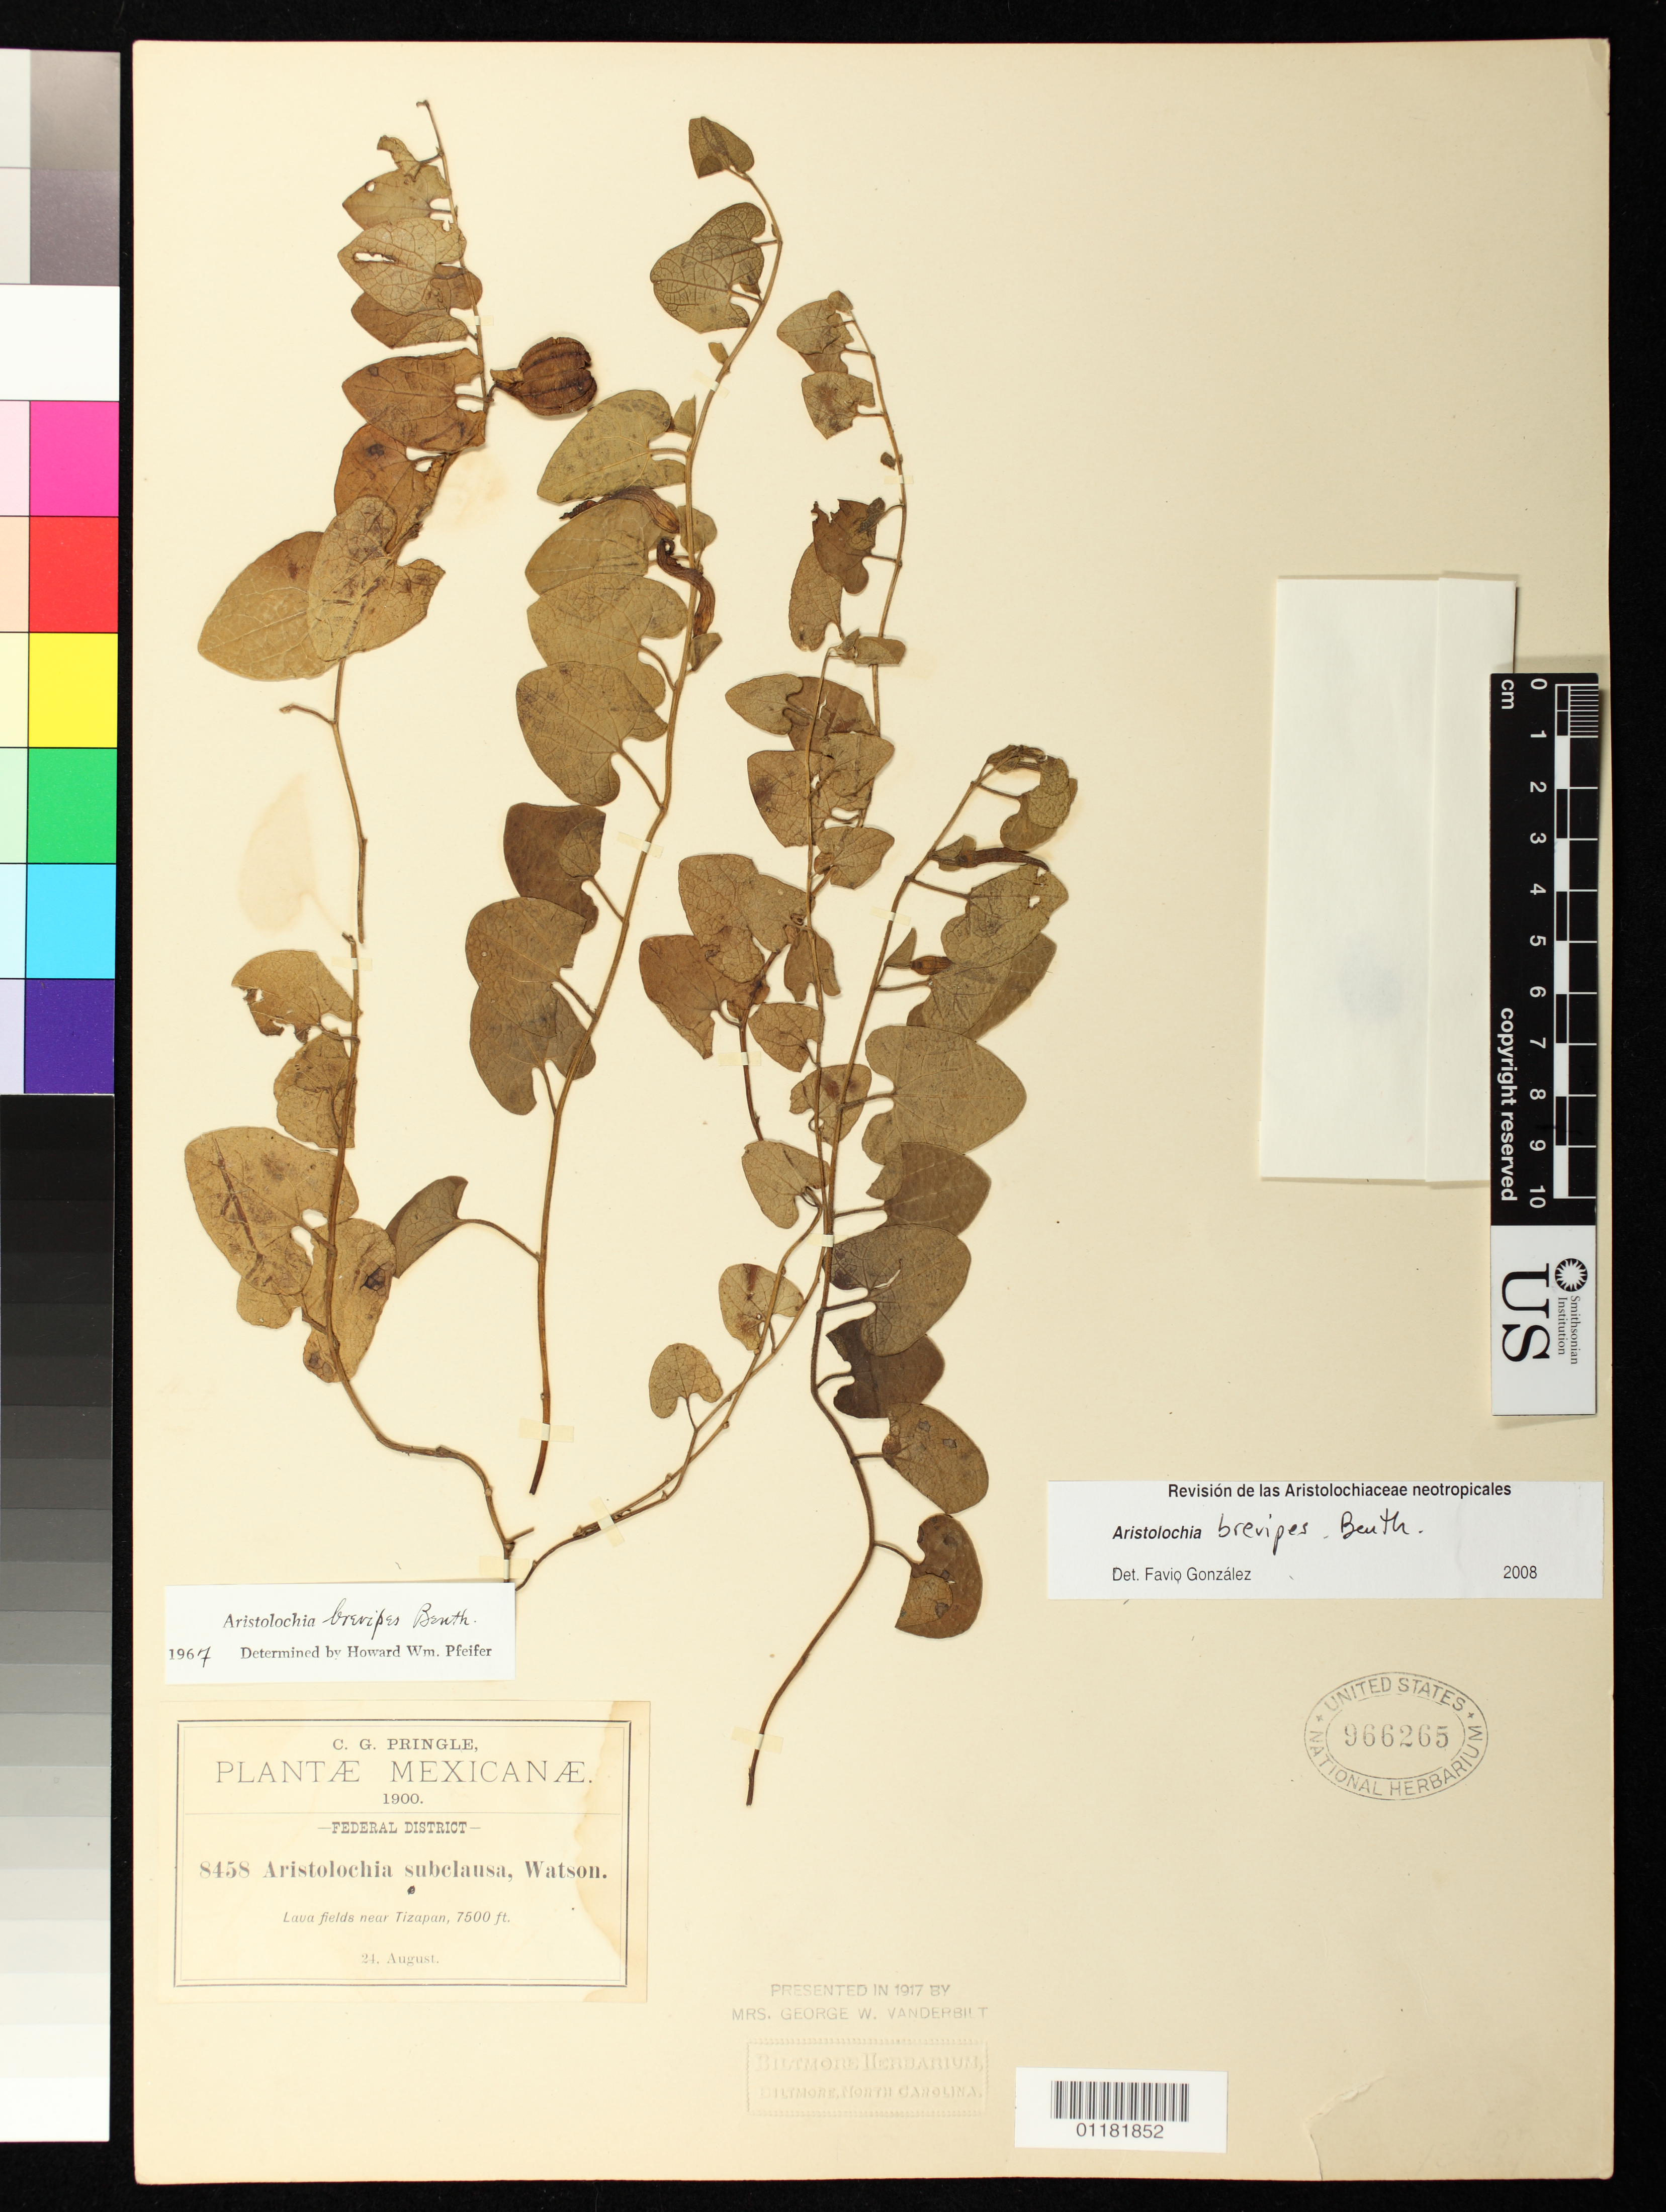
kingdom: Plantae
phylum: Tracheophyta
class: Magnoliopsida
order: Piperales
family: Aristolochiaceae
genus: Aristolochia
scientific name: Aristolochia brevipes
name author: Benth.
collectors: C. G. Pringle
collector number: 8458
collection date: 1900-08-31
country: Mexico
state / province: Distrito Federal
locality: Lava fields near Tizapan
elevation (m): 2316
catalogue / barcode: US 966265